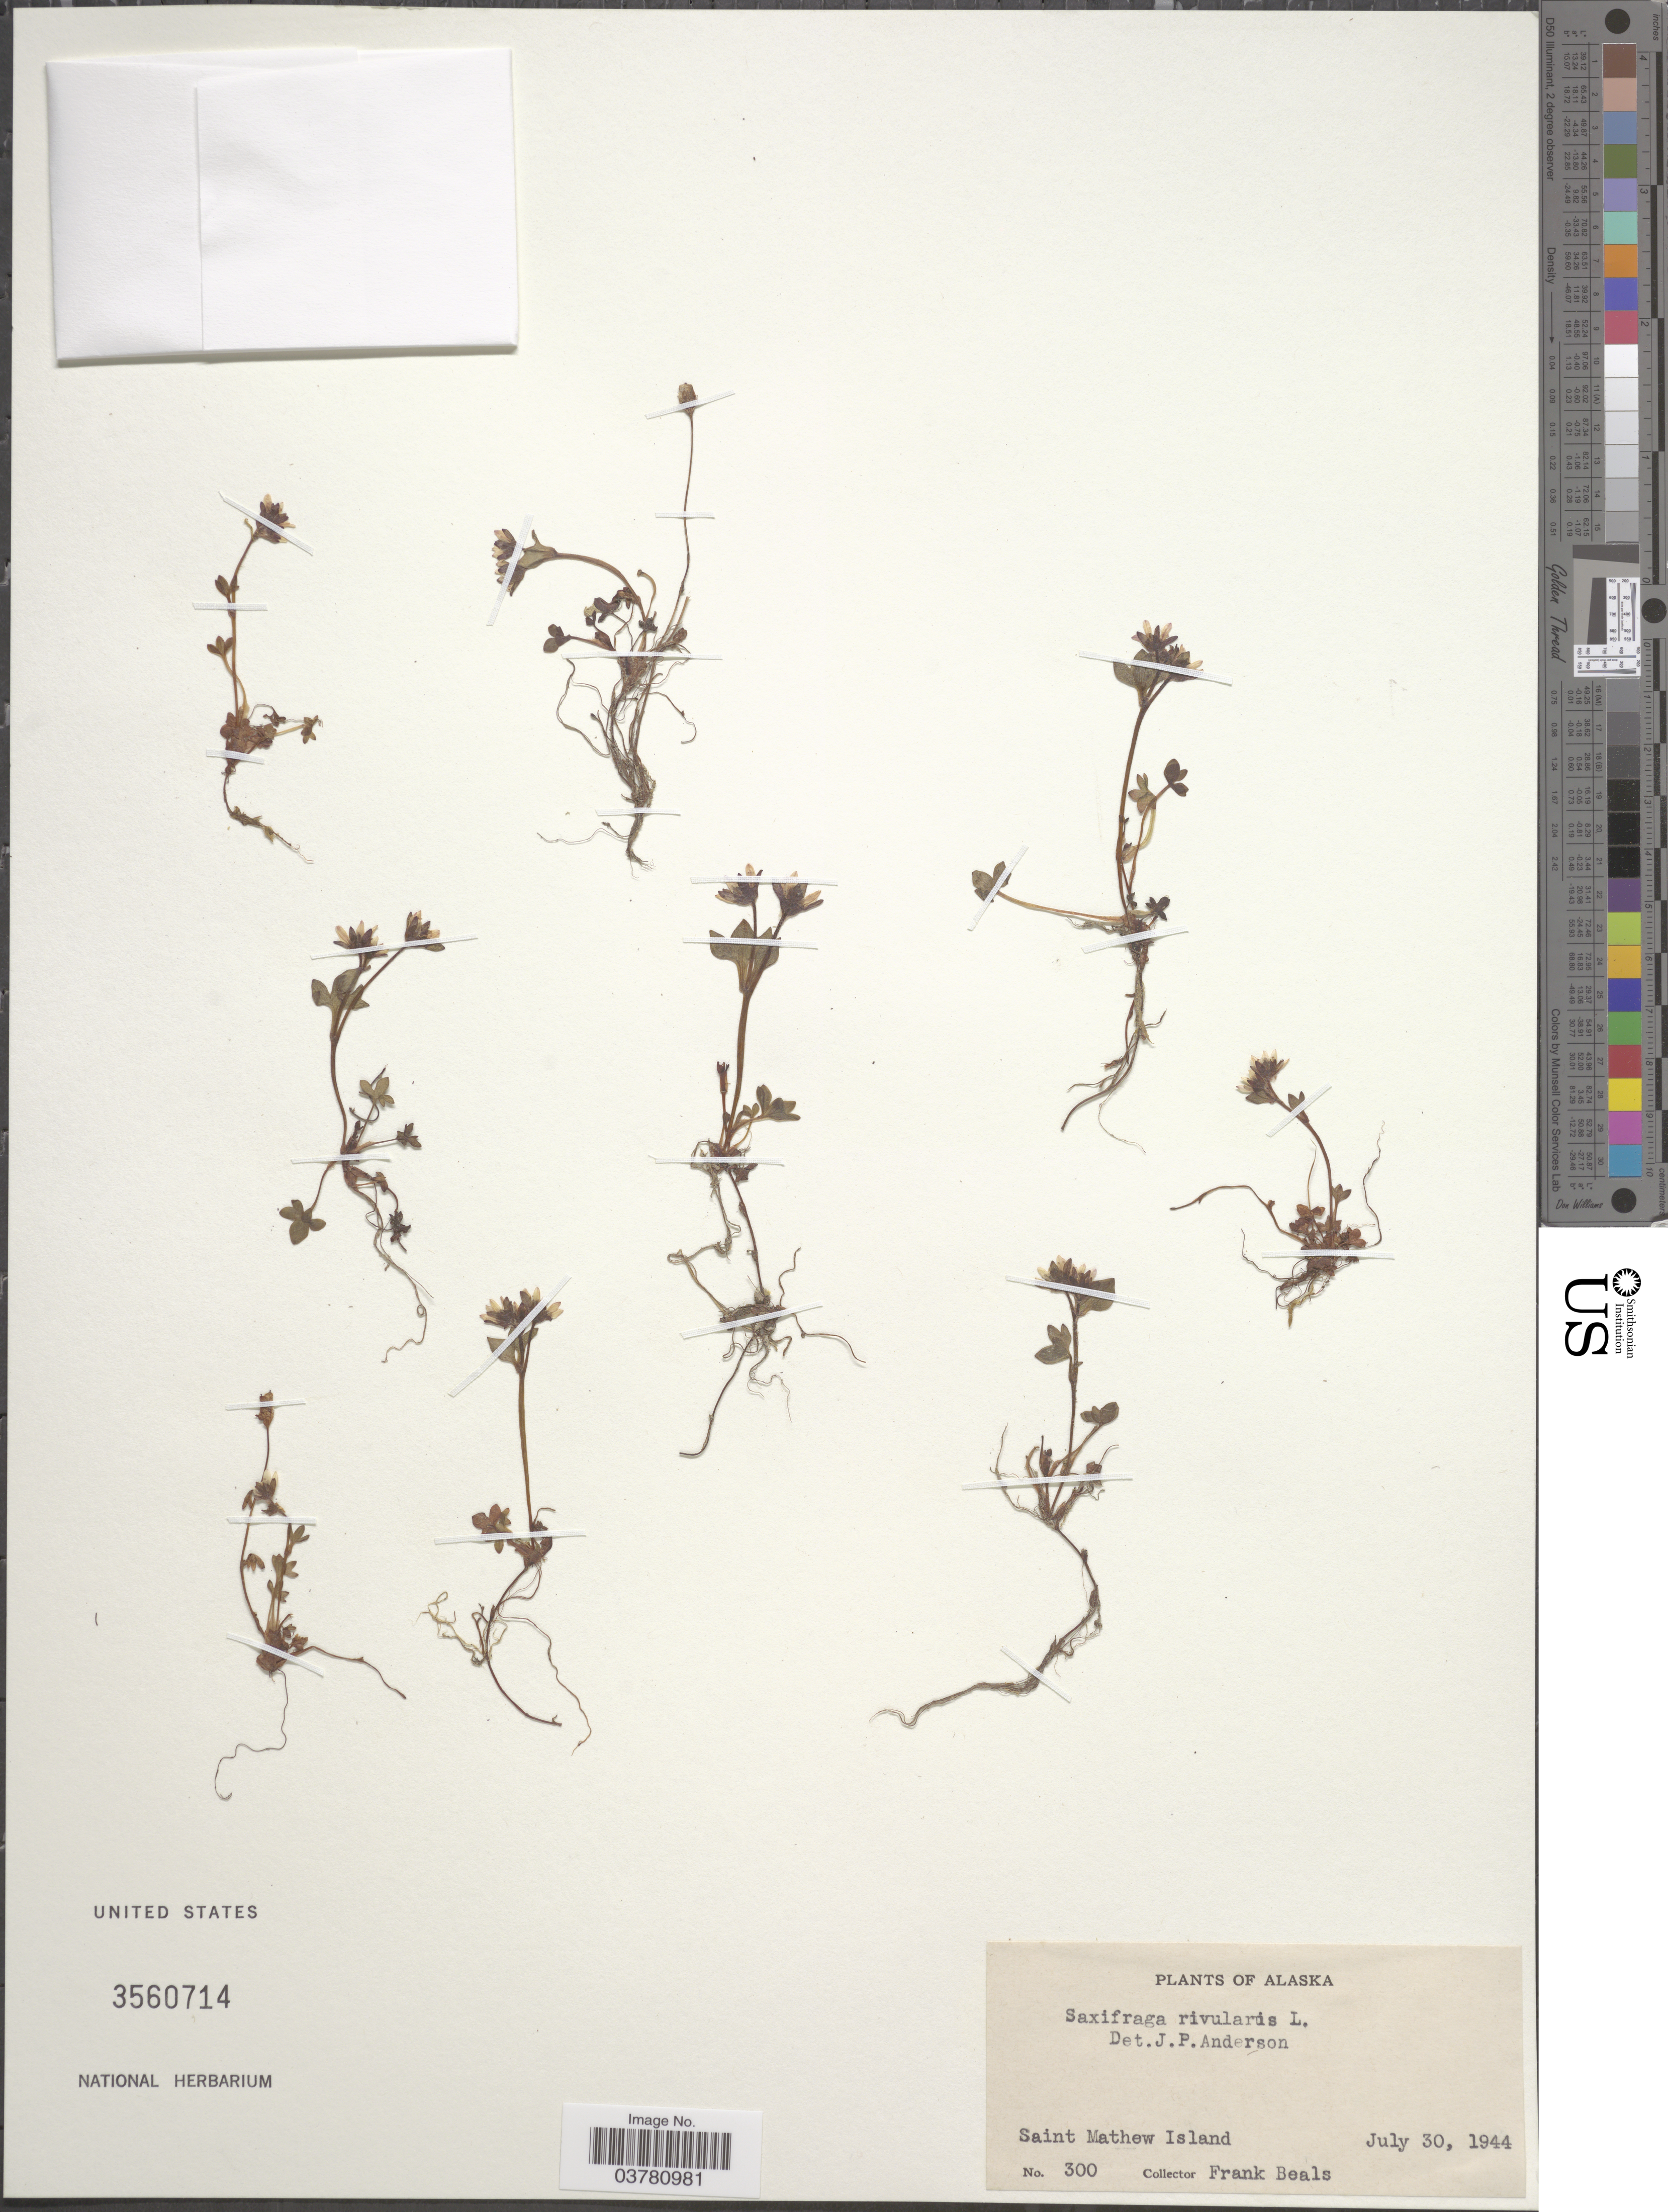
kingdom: Plantae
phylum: Tracheophyta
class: Magnoliopsida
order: Saxifragales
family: Saxifragaceae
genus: Saxifraga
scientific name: Saxifraga rivularis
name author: L.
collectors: F. Beals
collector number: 300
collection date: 1944-07-30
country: United States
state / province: Alaska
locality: Saint Mathew Island.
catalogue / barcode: US 3560714